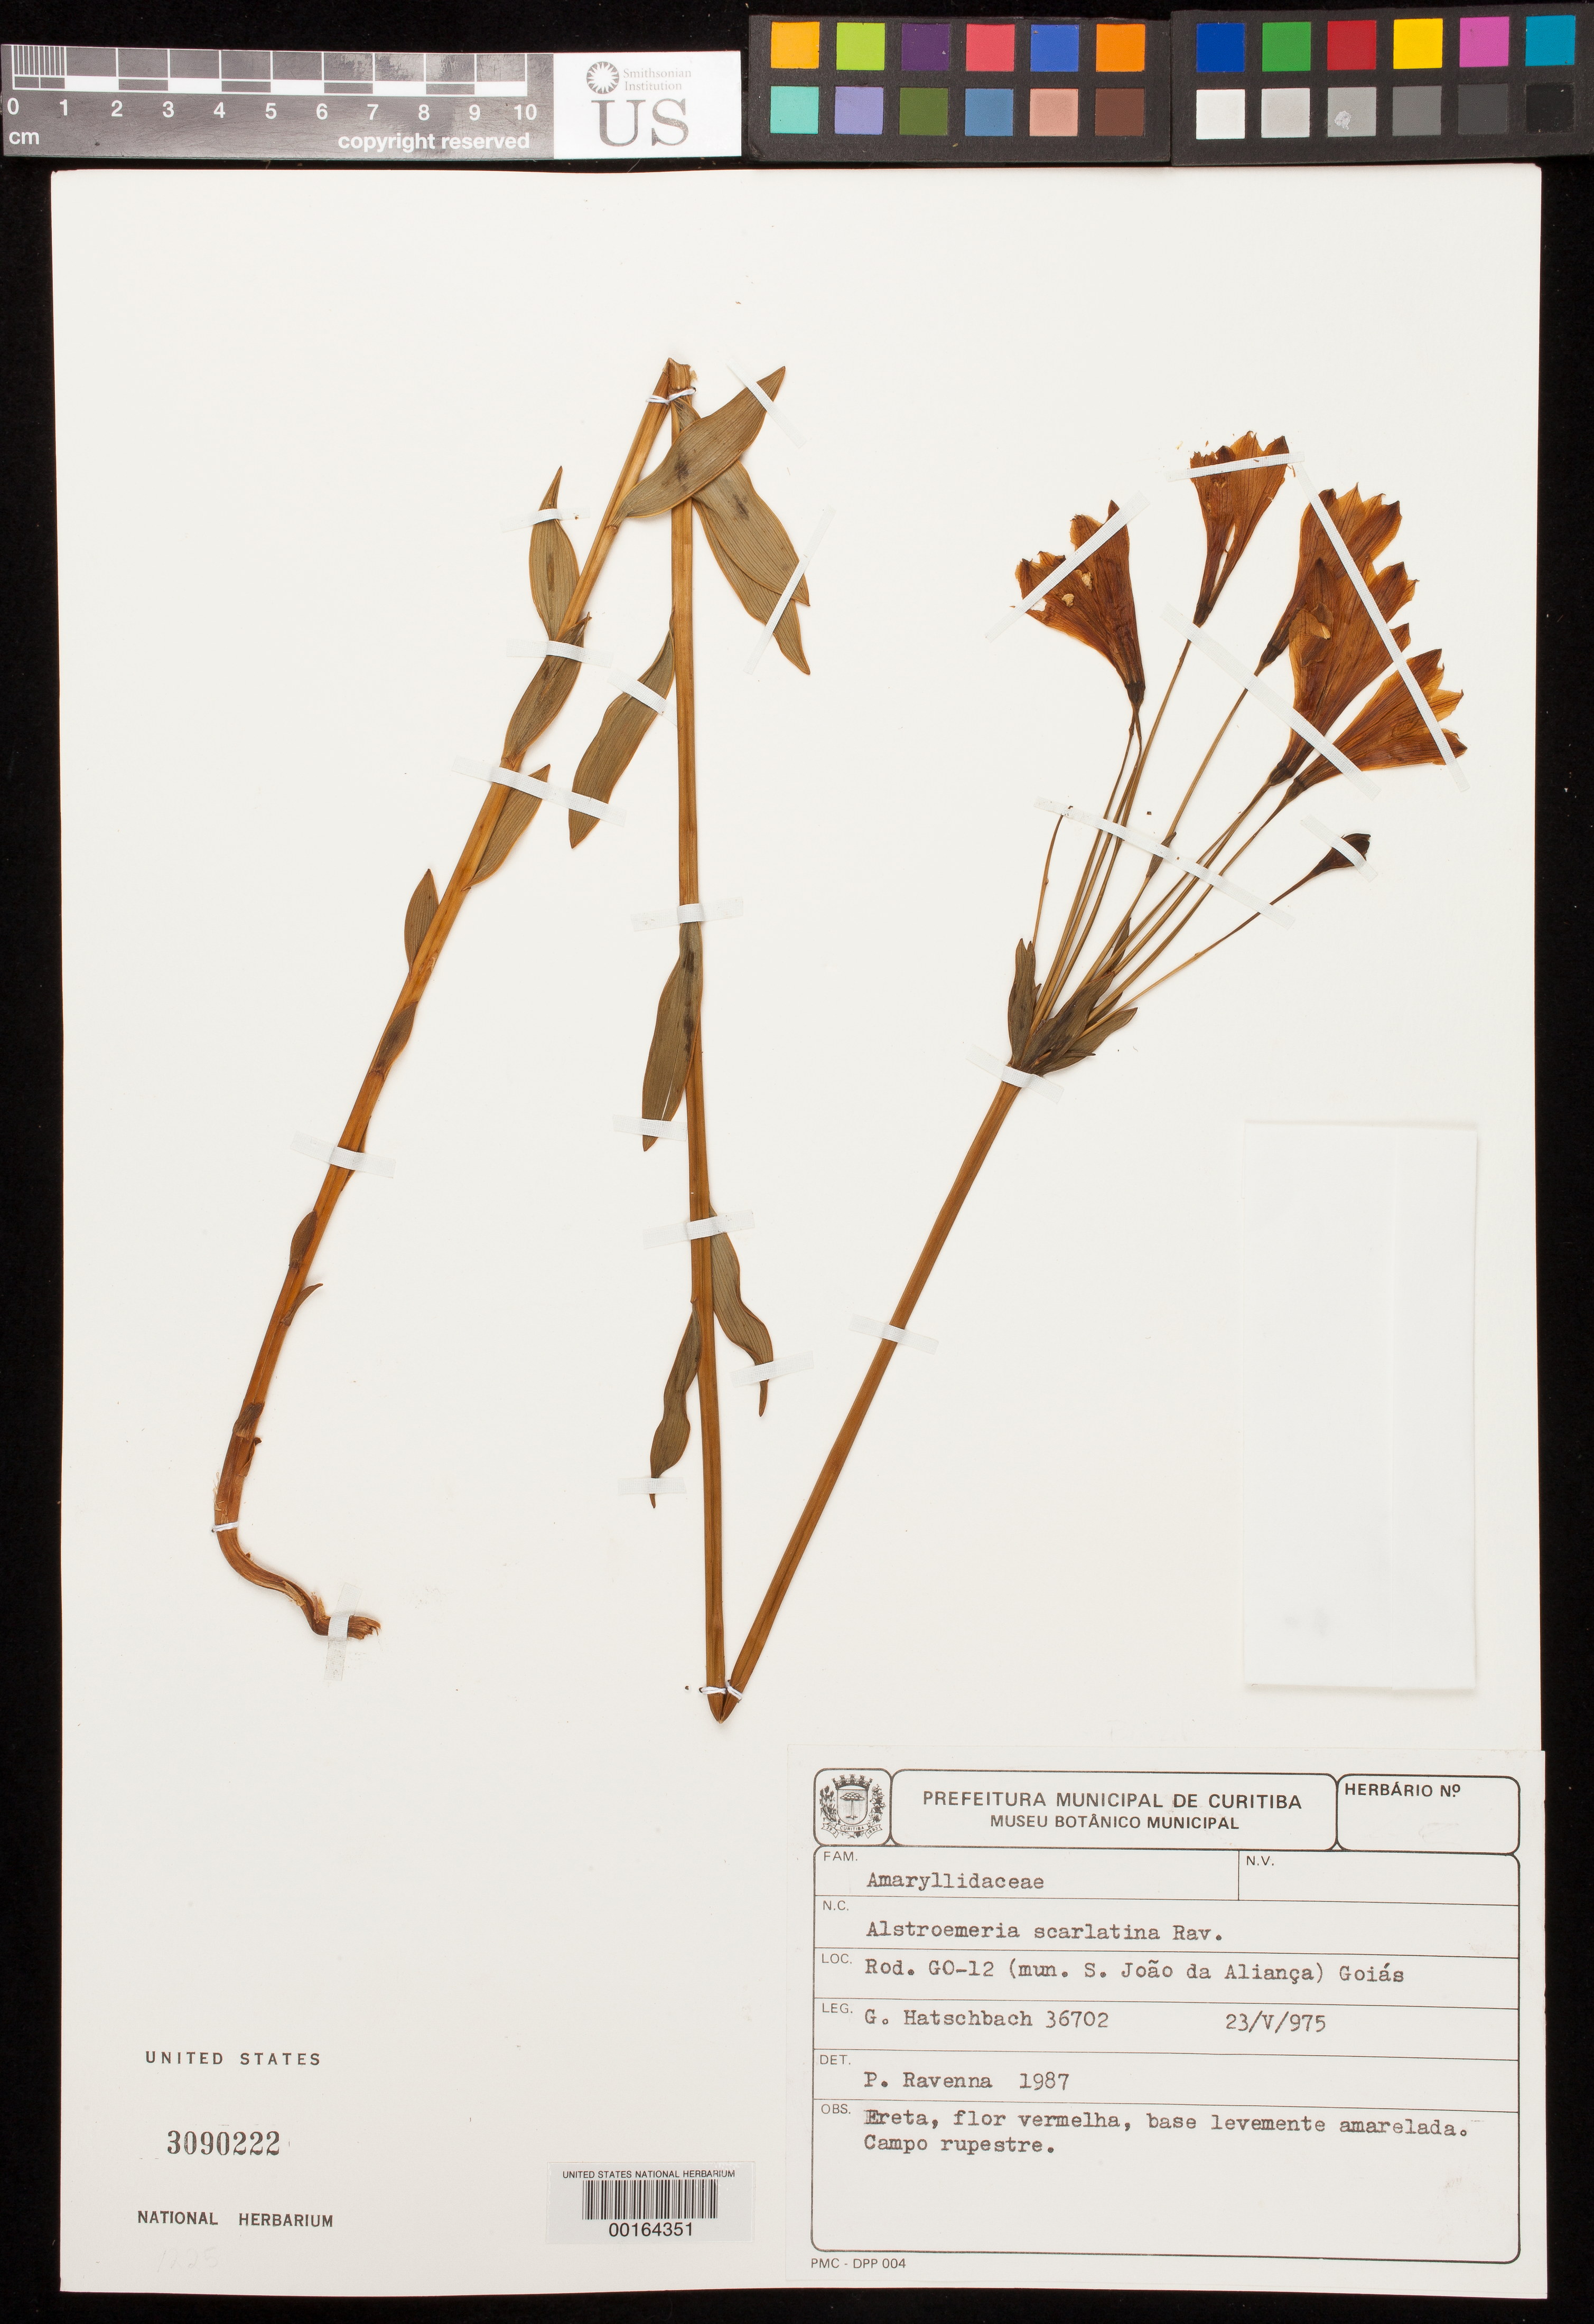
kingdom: Plantae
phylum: Tracheophyta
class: Liliopsida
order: Liliales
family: Alstroemeriaceae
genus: Alstroemeria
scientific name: Alstroemeria scarlatina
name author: Ravenna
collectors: G. Hatschbach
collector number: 36702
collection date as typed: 23 May 1975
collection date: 1975-05-23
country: Brazil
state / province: Goiás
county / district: São João da Aliança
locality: Rod. go-12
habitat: Rocky field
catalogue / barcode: US 3090222